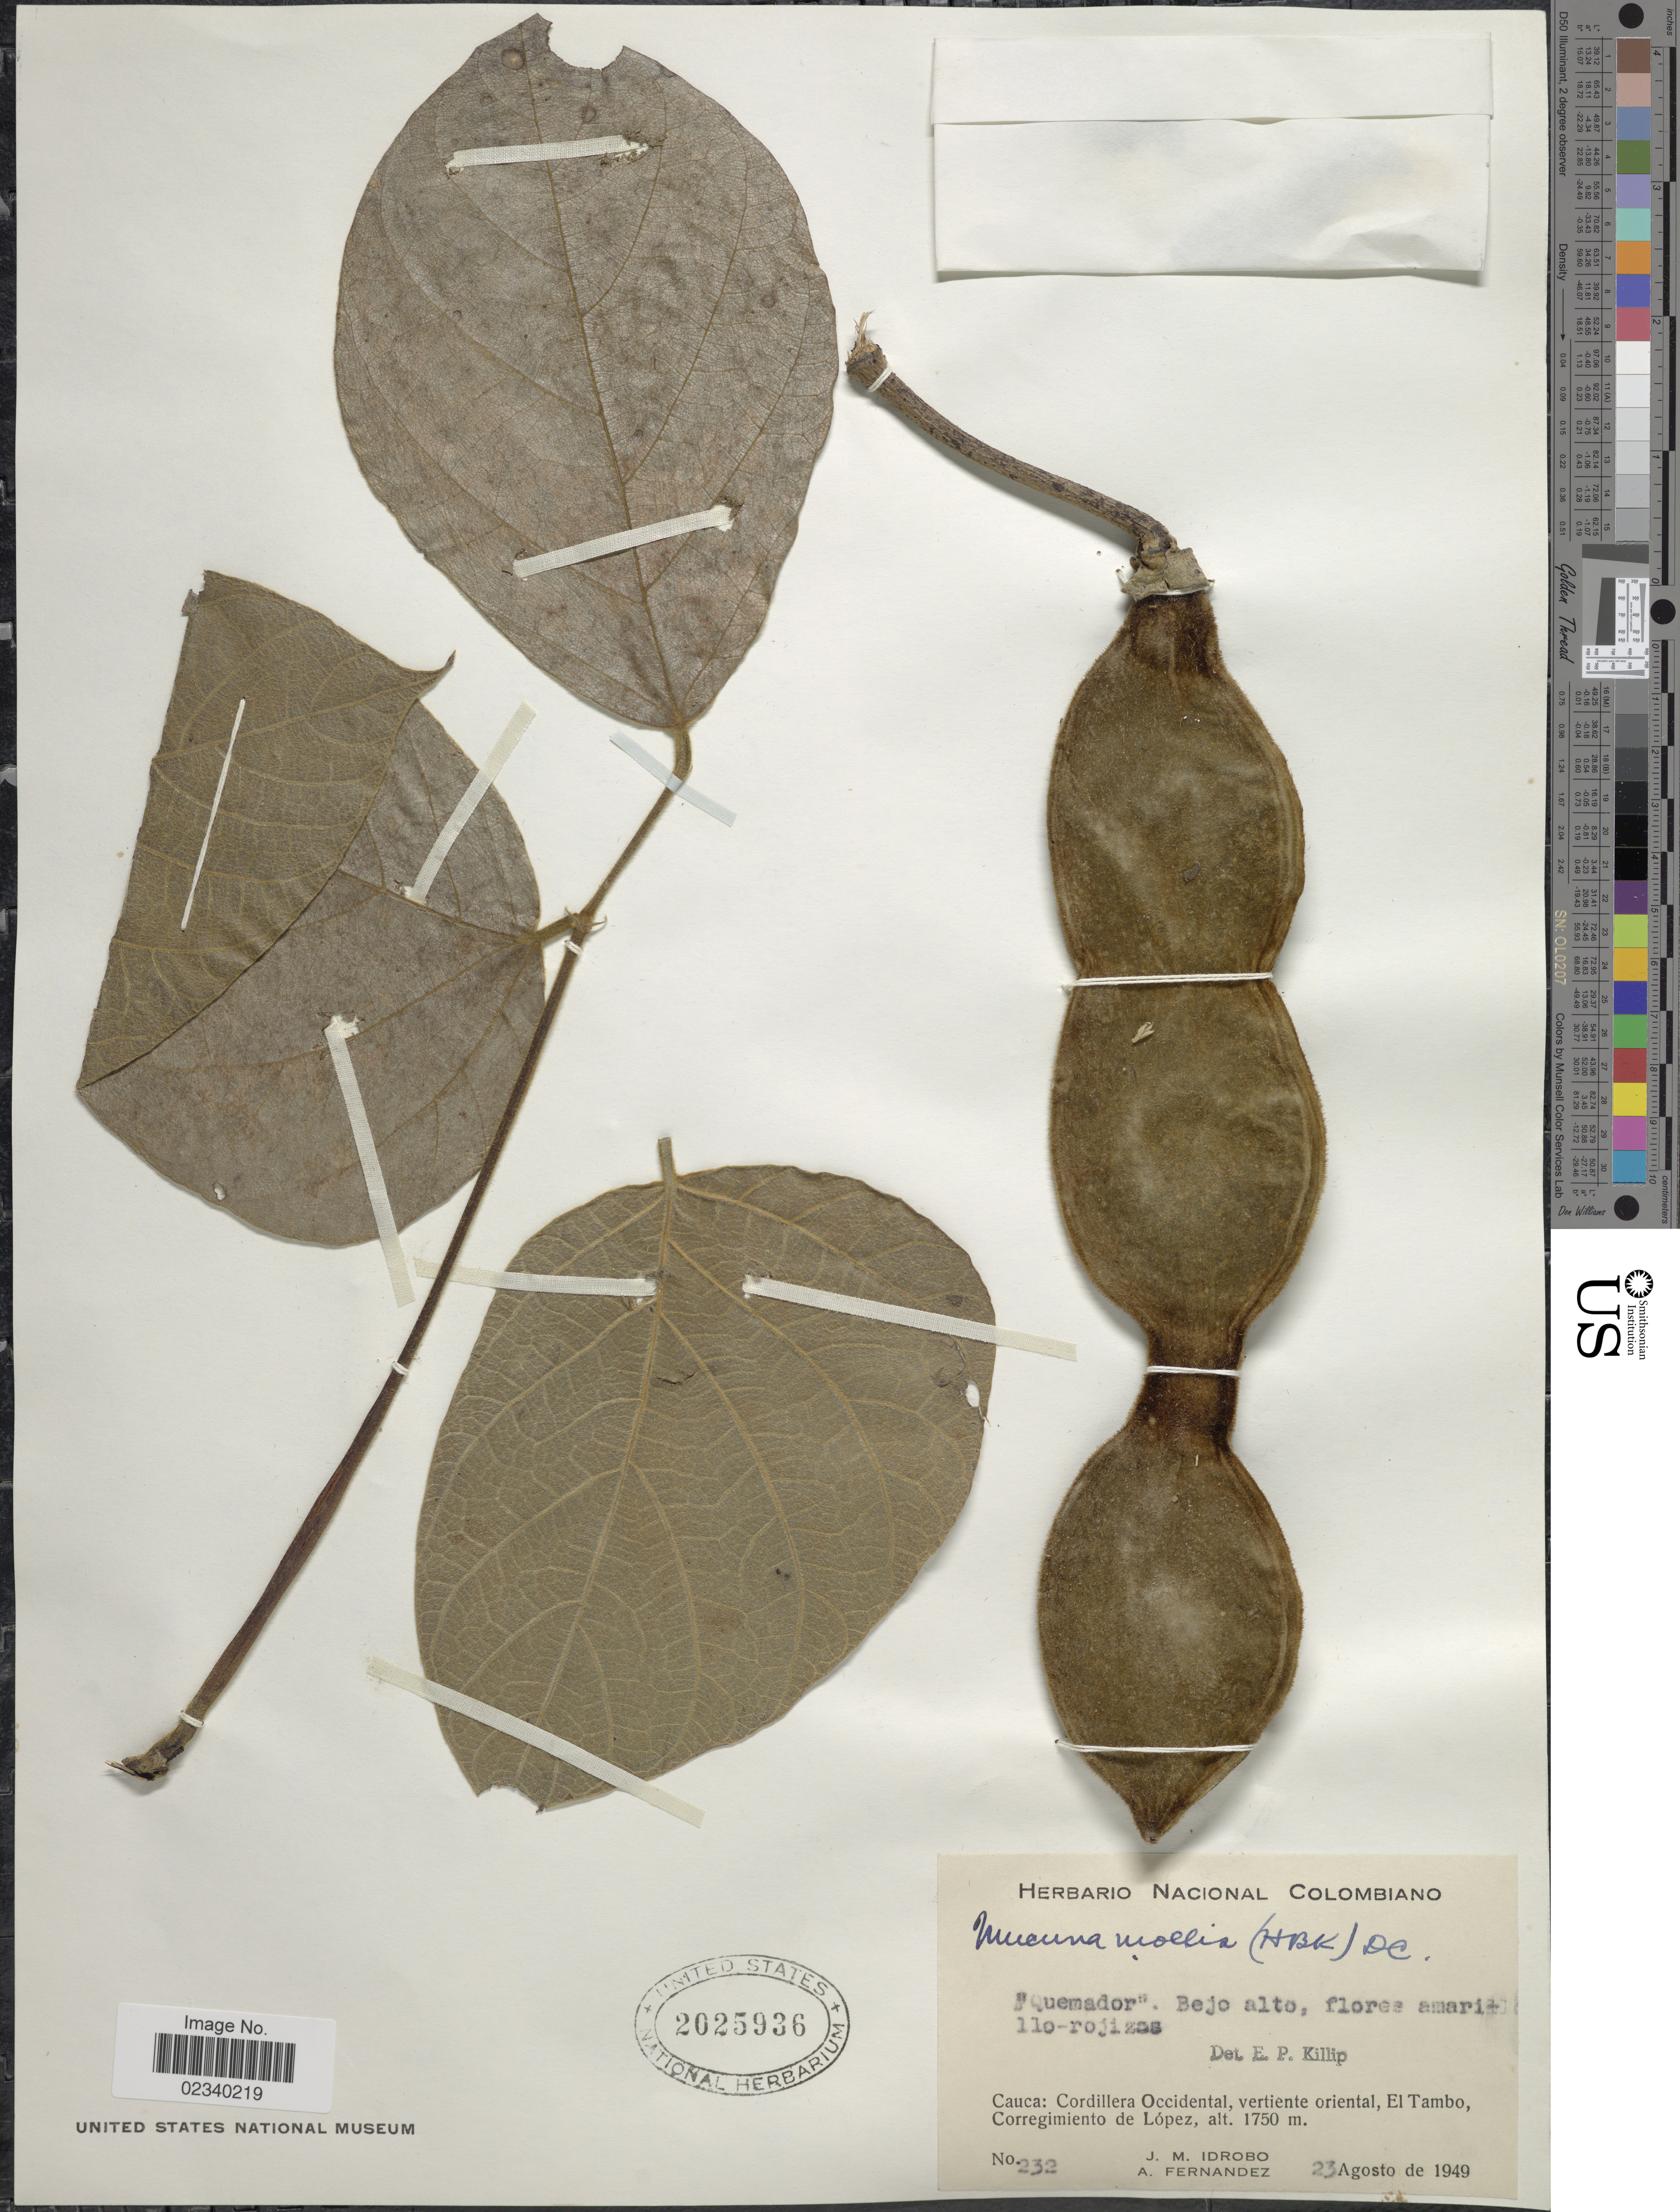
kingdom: Plantae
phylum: Tracheophyta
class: Magnoliopsida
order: Fabales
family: Fabaceae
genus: Mucuna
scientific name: Mucuna mollis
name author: (Kunth) DC.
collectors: J. M. Idrobo & A. Fernandez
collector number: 232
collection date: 1949-08-23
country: Colombia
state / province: Cauca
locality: Cordillera Occidental, vertiente oriental, El Tambo, Corregimiento de Lopez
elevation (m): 1750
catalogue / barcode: US 2025936